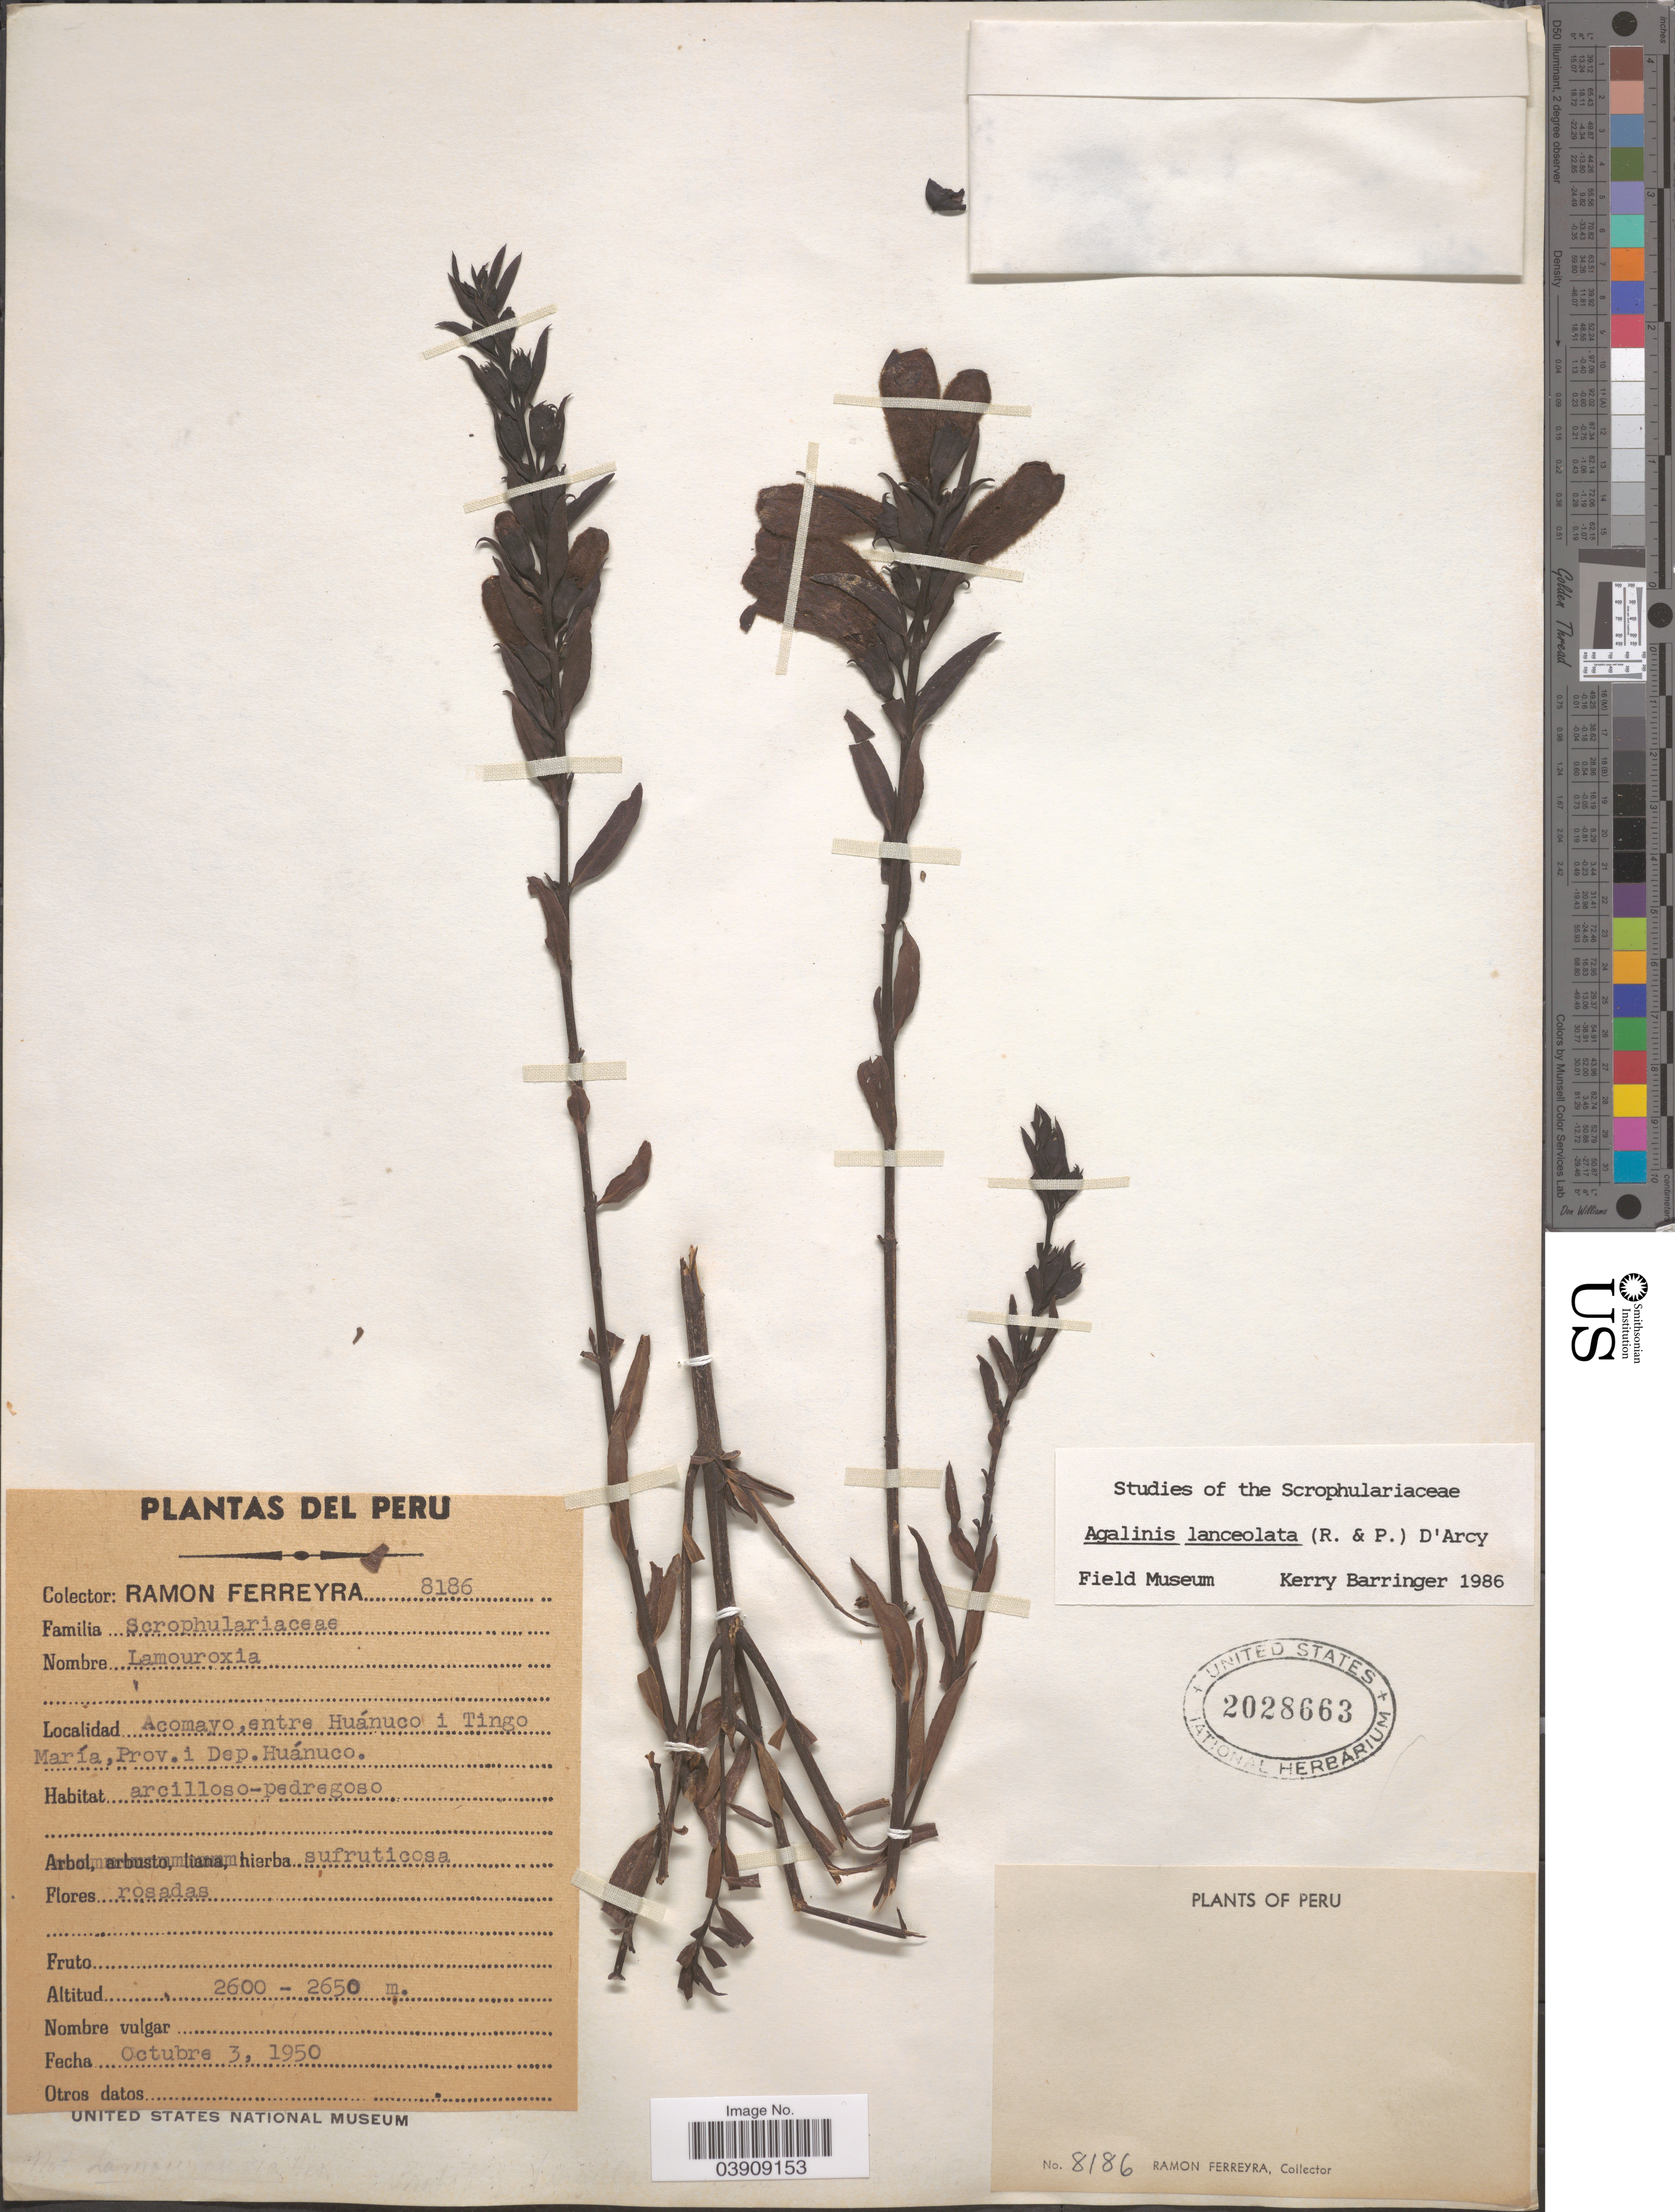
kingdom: Plantae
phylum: Tracheophyta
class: Magnoliopsida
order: Lamiales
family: Orobanchaceae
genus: Agalinis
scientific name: Agalinis lanceolata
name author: (Ruiz & Pav.) D'Arcy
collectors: R. A. Ferreyra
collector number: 8186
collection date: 1950-10-03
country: Peru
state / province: Huánuco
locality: Acomayo, entre Huánuco i Tingo María, Prov. i Dep. Huánuco.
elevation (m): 2600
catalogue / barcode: US 2028663